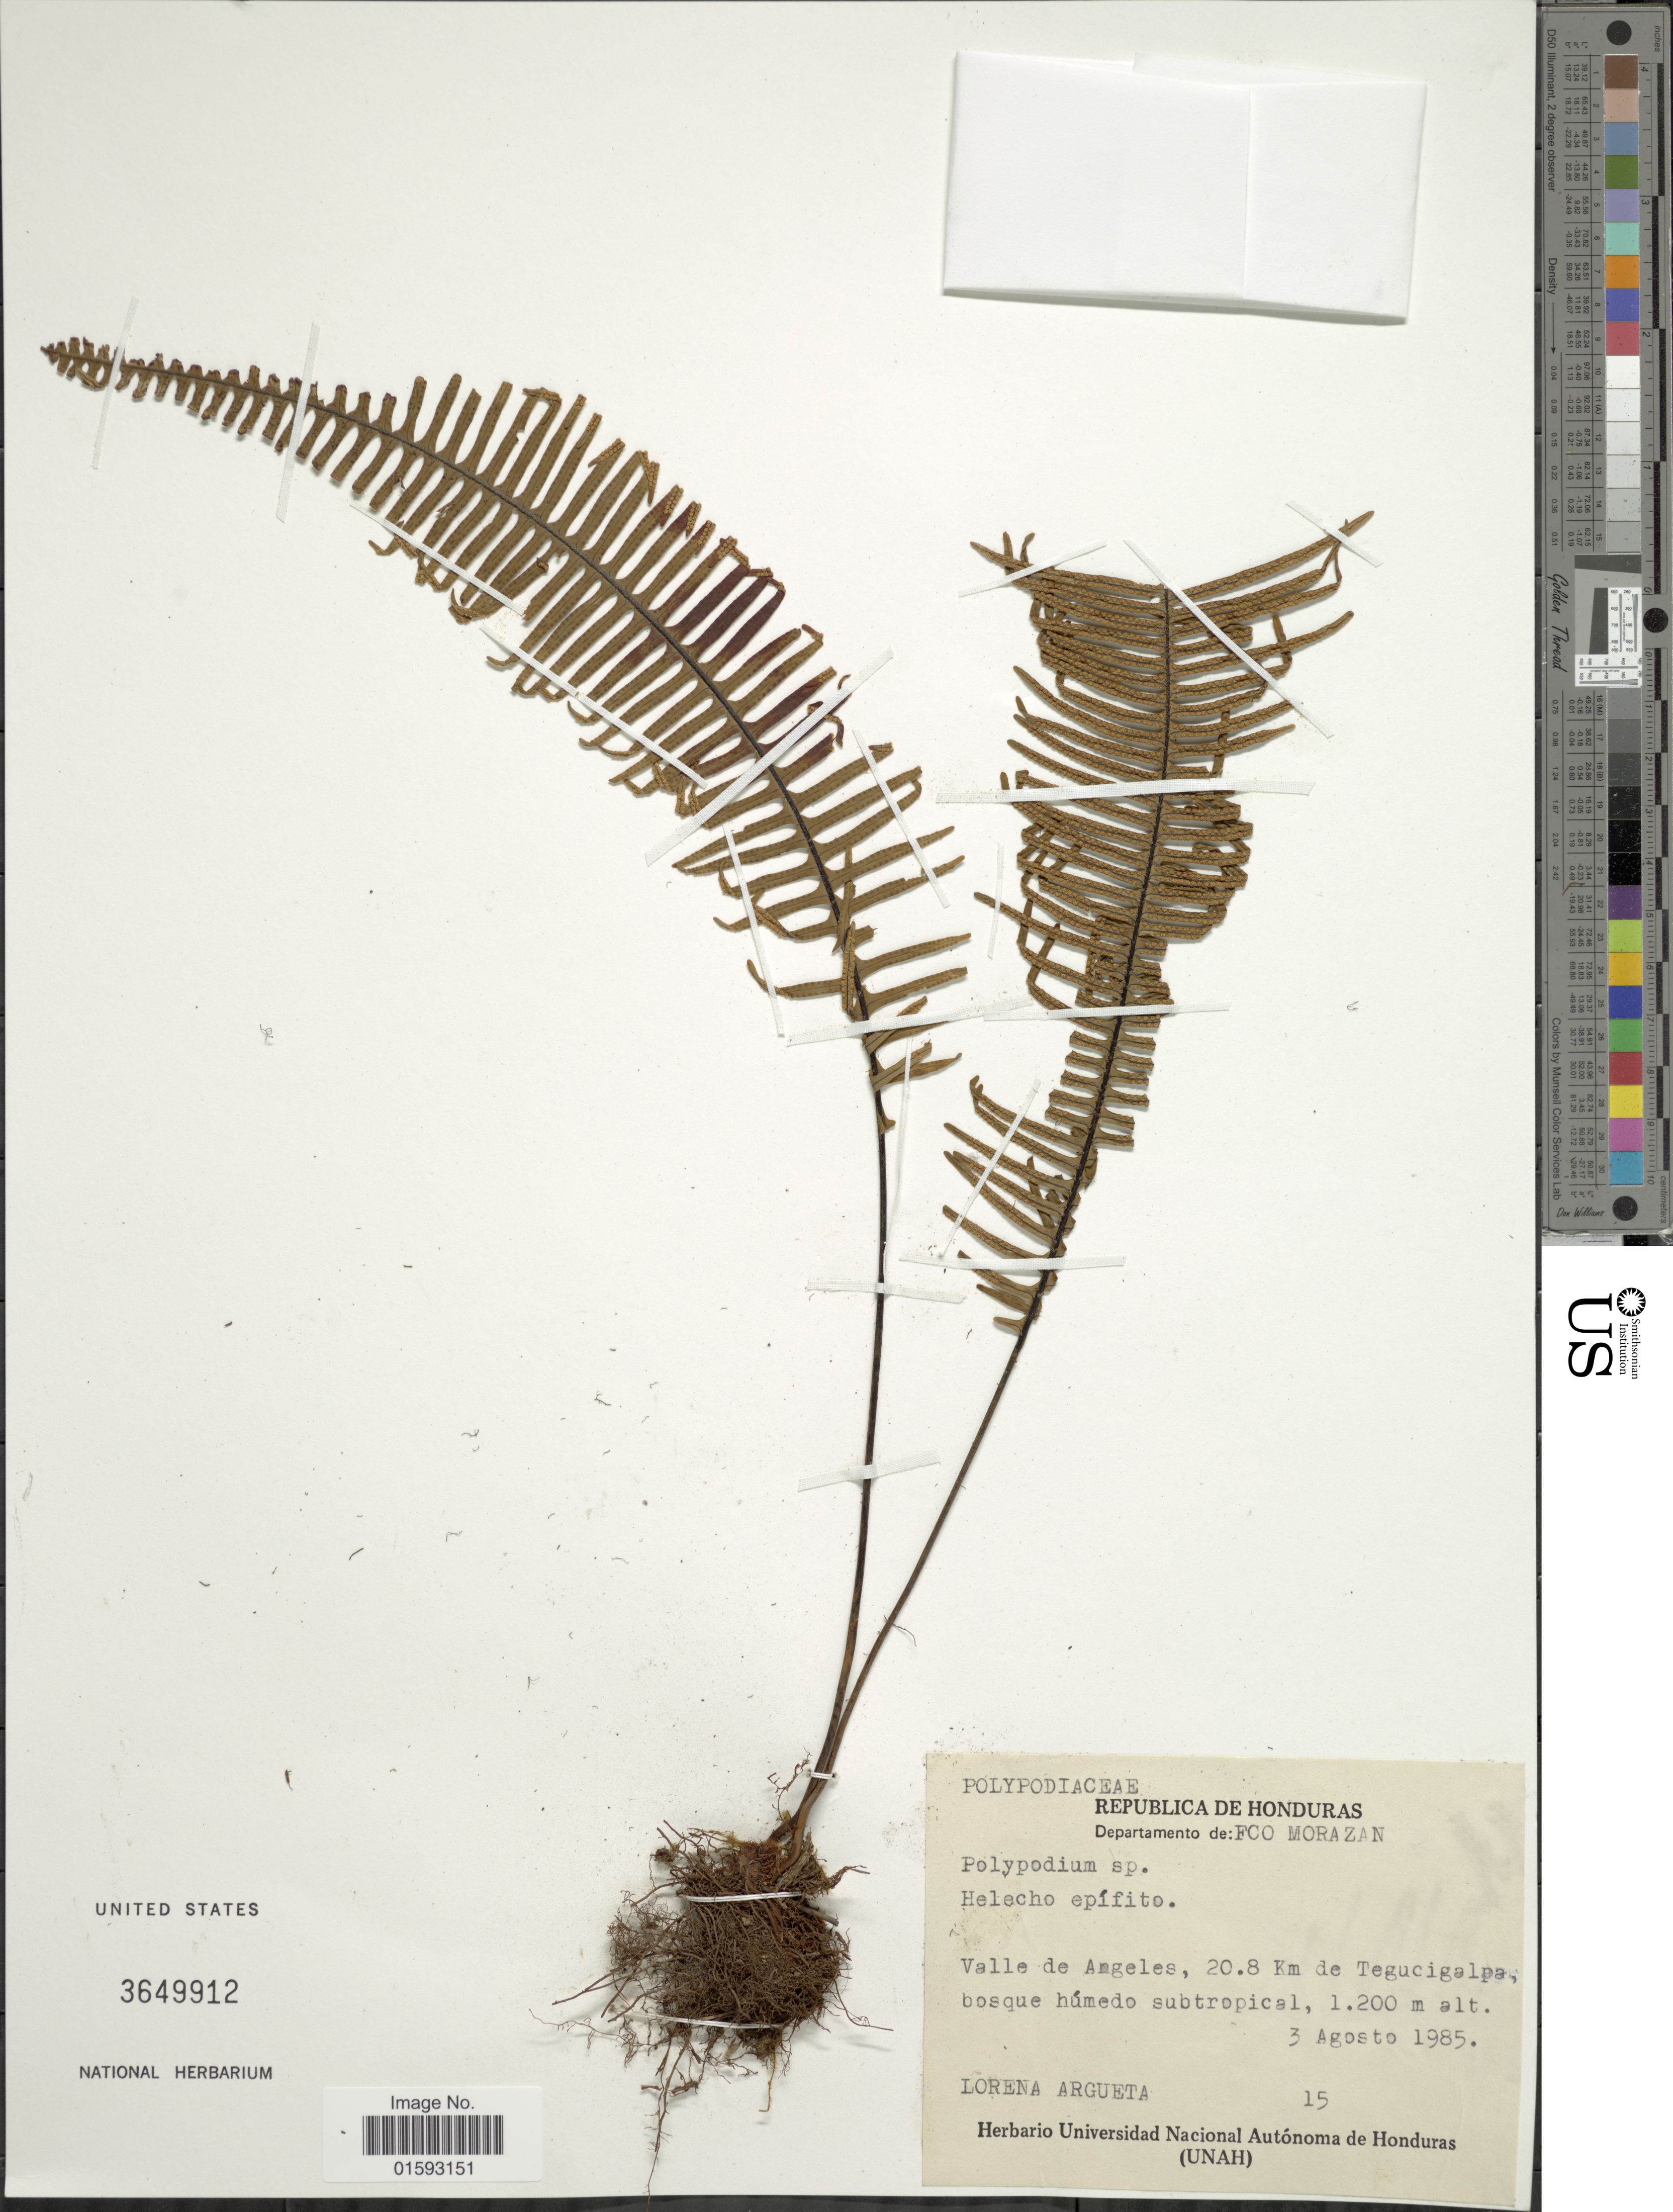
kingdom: Plantae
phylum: Tracheophyta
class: Polypodiopsida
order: Polypodiales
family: Polypodiaceae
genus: Pecluma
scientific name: Pecluma sp.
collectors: L. Argueta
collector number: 15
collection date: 1985-08-03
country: Honduras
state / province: Fco. Morazán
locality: Helecho epifito, Valle de Angeles, 20.8 km de Tegucigalpa, bosque humedo subtropical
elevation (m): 1200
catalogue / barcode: US 3649912